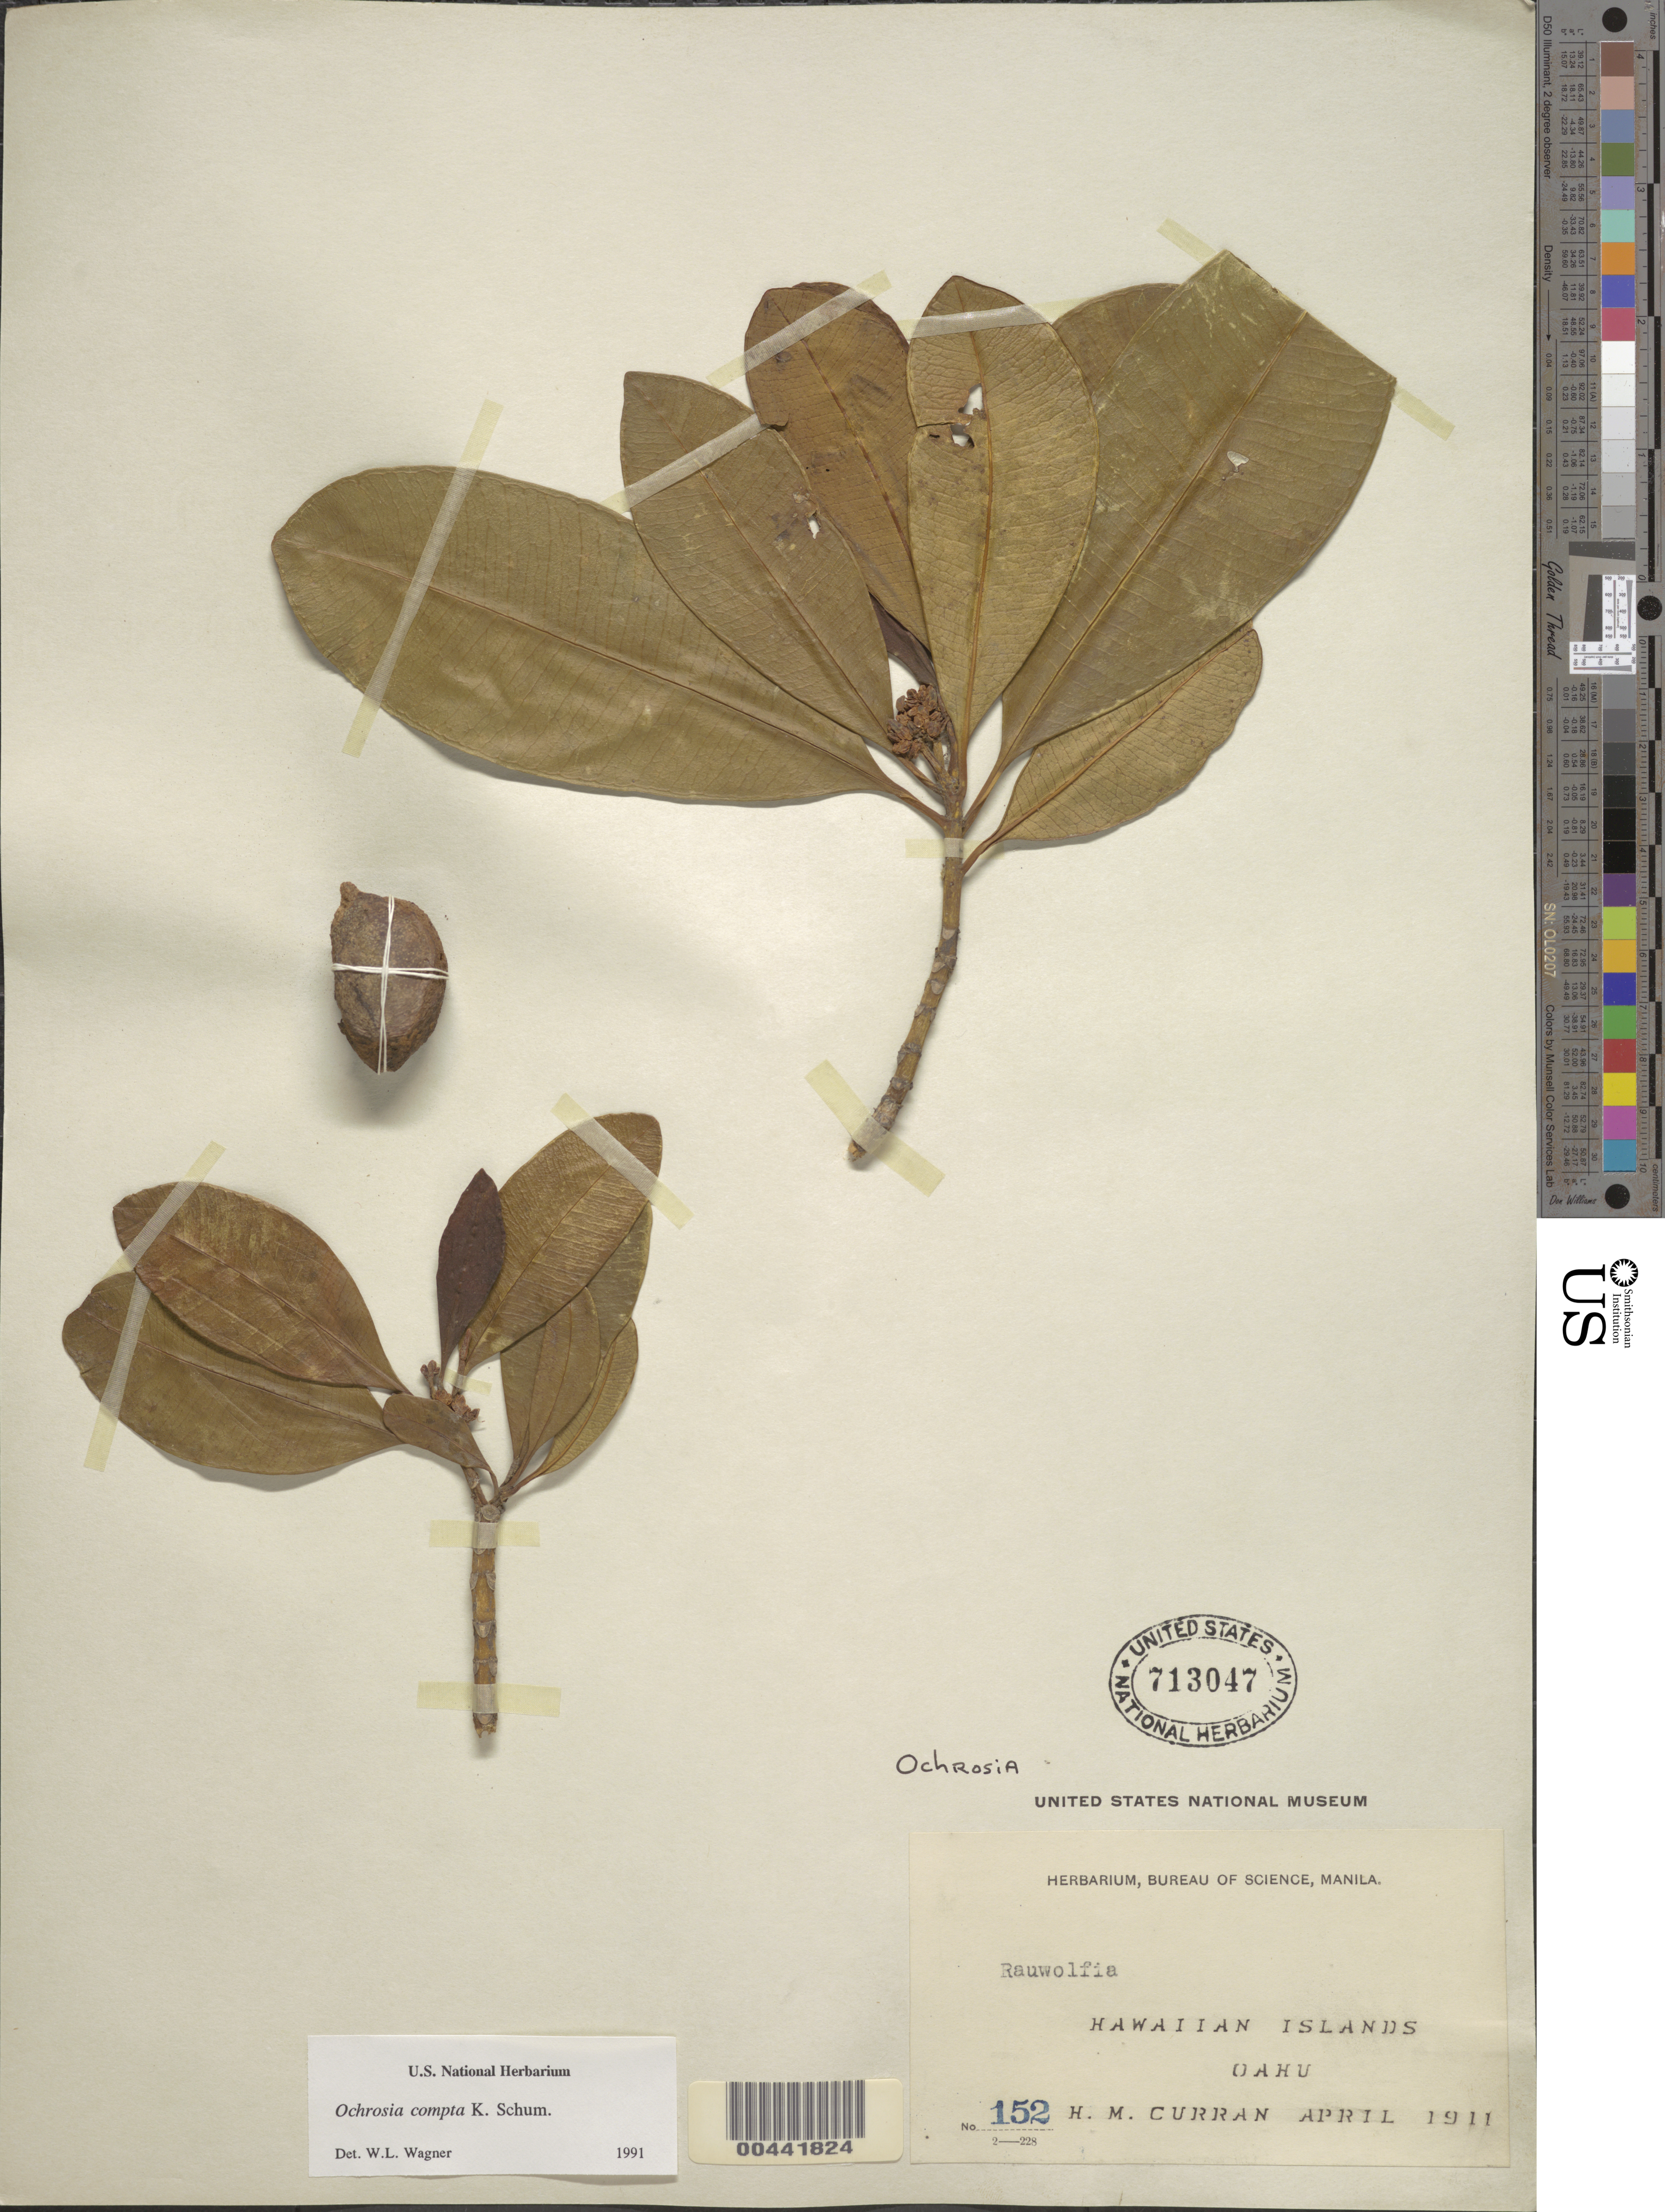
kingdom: Plantae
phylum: Tracheophyta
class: Magnoliopsida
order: Gentianales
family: Apocynaceae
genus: Ochrosia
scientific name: Ochrosia compta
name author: K. Schum.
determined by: Wagner, W. L., (BOT), Smithsonian Institution - National Museum of Natural History (UNITED STATES)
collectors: H. M. Curran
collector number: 152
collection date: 1911-04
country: United States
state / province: Hawaii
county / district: Honolulu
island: Oahu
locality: Hawaiian Islands. Oahu.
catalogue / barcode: US 713047